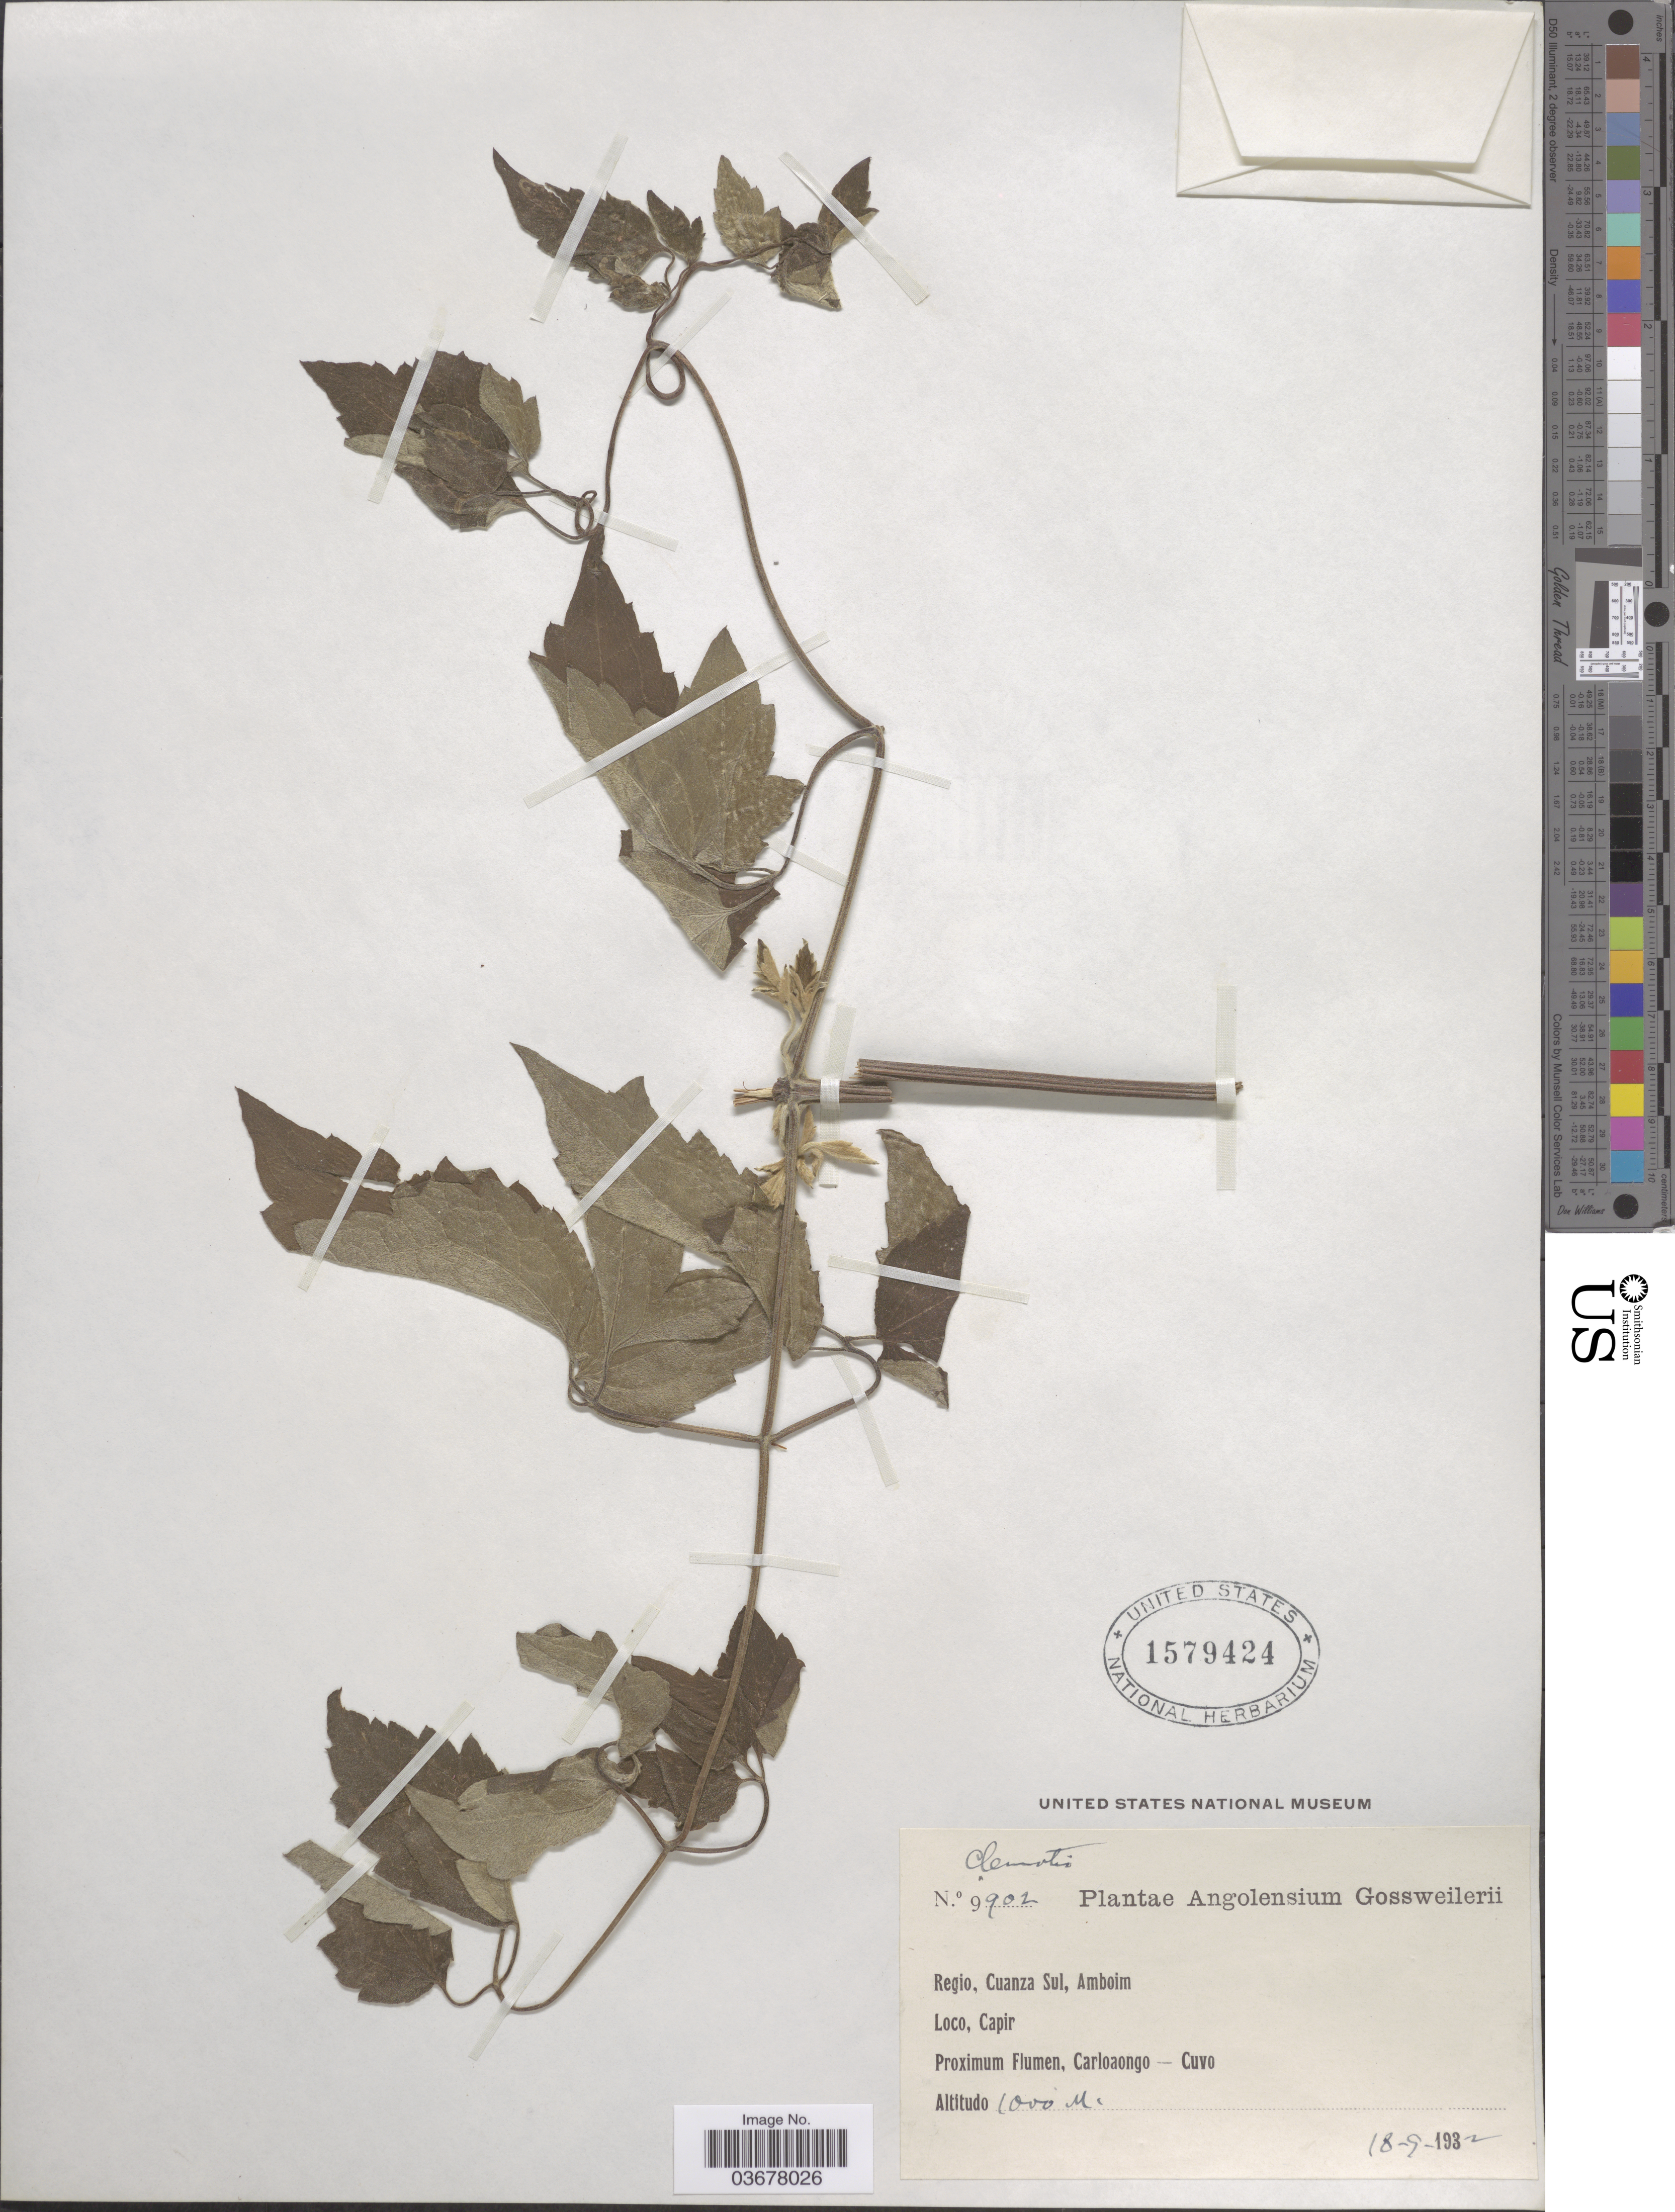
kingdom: Plantae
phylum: Tracheophyta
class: Magnoliopsida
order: Ranunculales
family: Ranunculaceae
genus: Clematis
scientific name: Clematis sp.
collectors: -. Gossweiler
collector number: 9902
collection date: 1932-09-18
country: Angola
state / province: Cuanza Sul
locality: Regio, Amboim. Loco, Capir. Proximum Flumen, Carloaongo - Cuvo.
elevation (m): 1000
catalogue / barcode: US 1579424